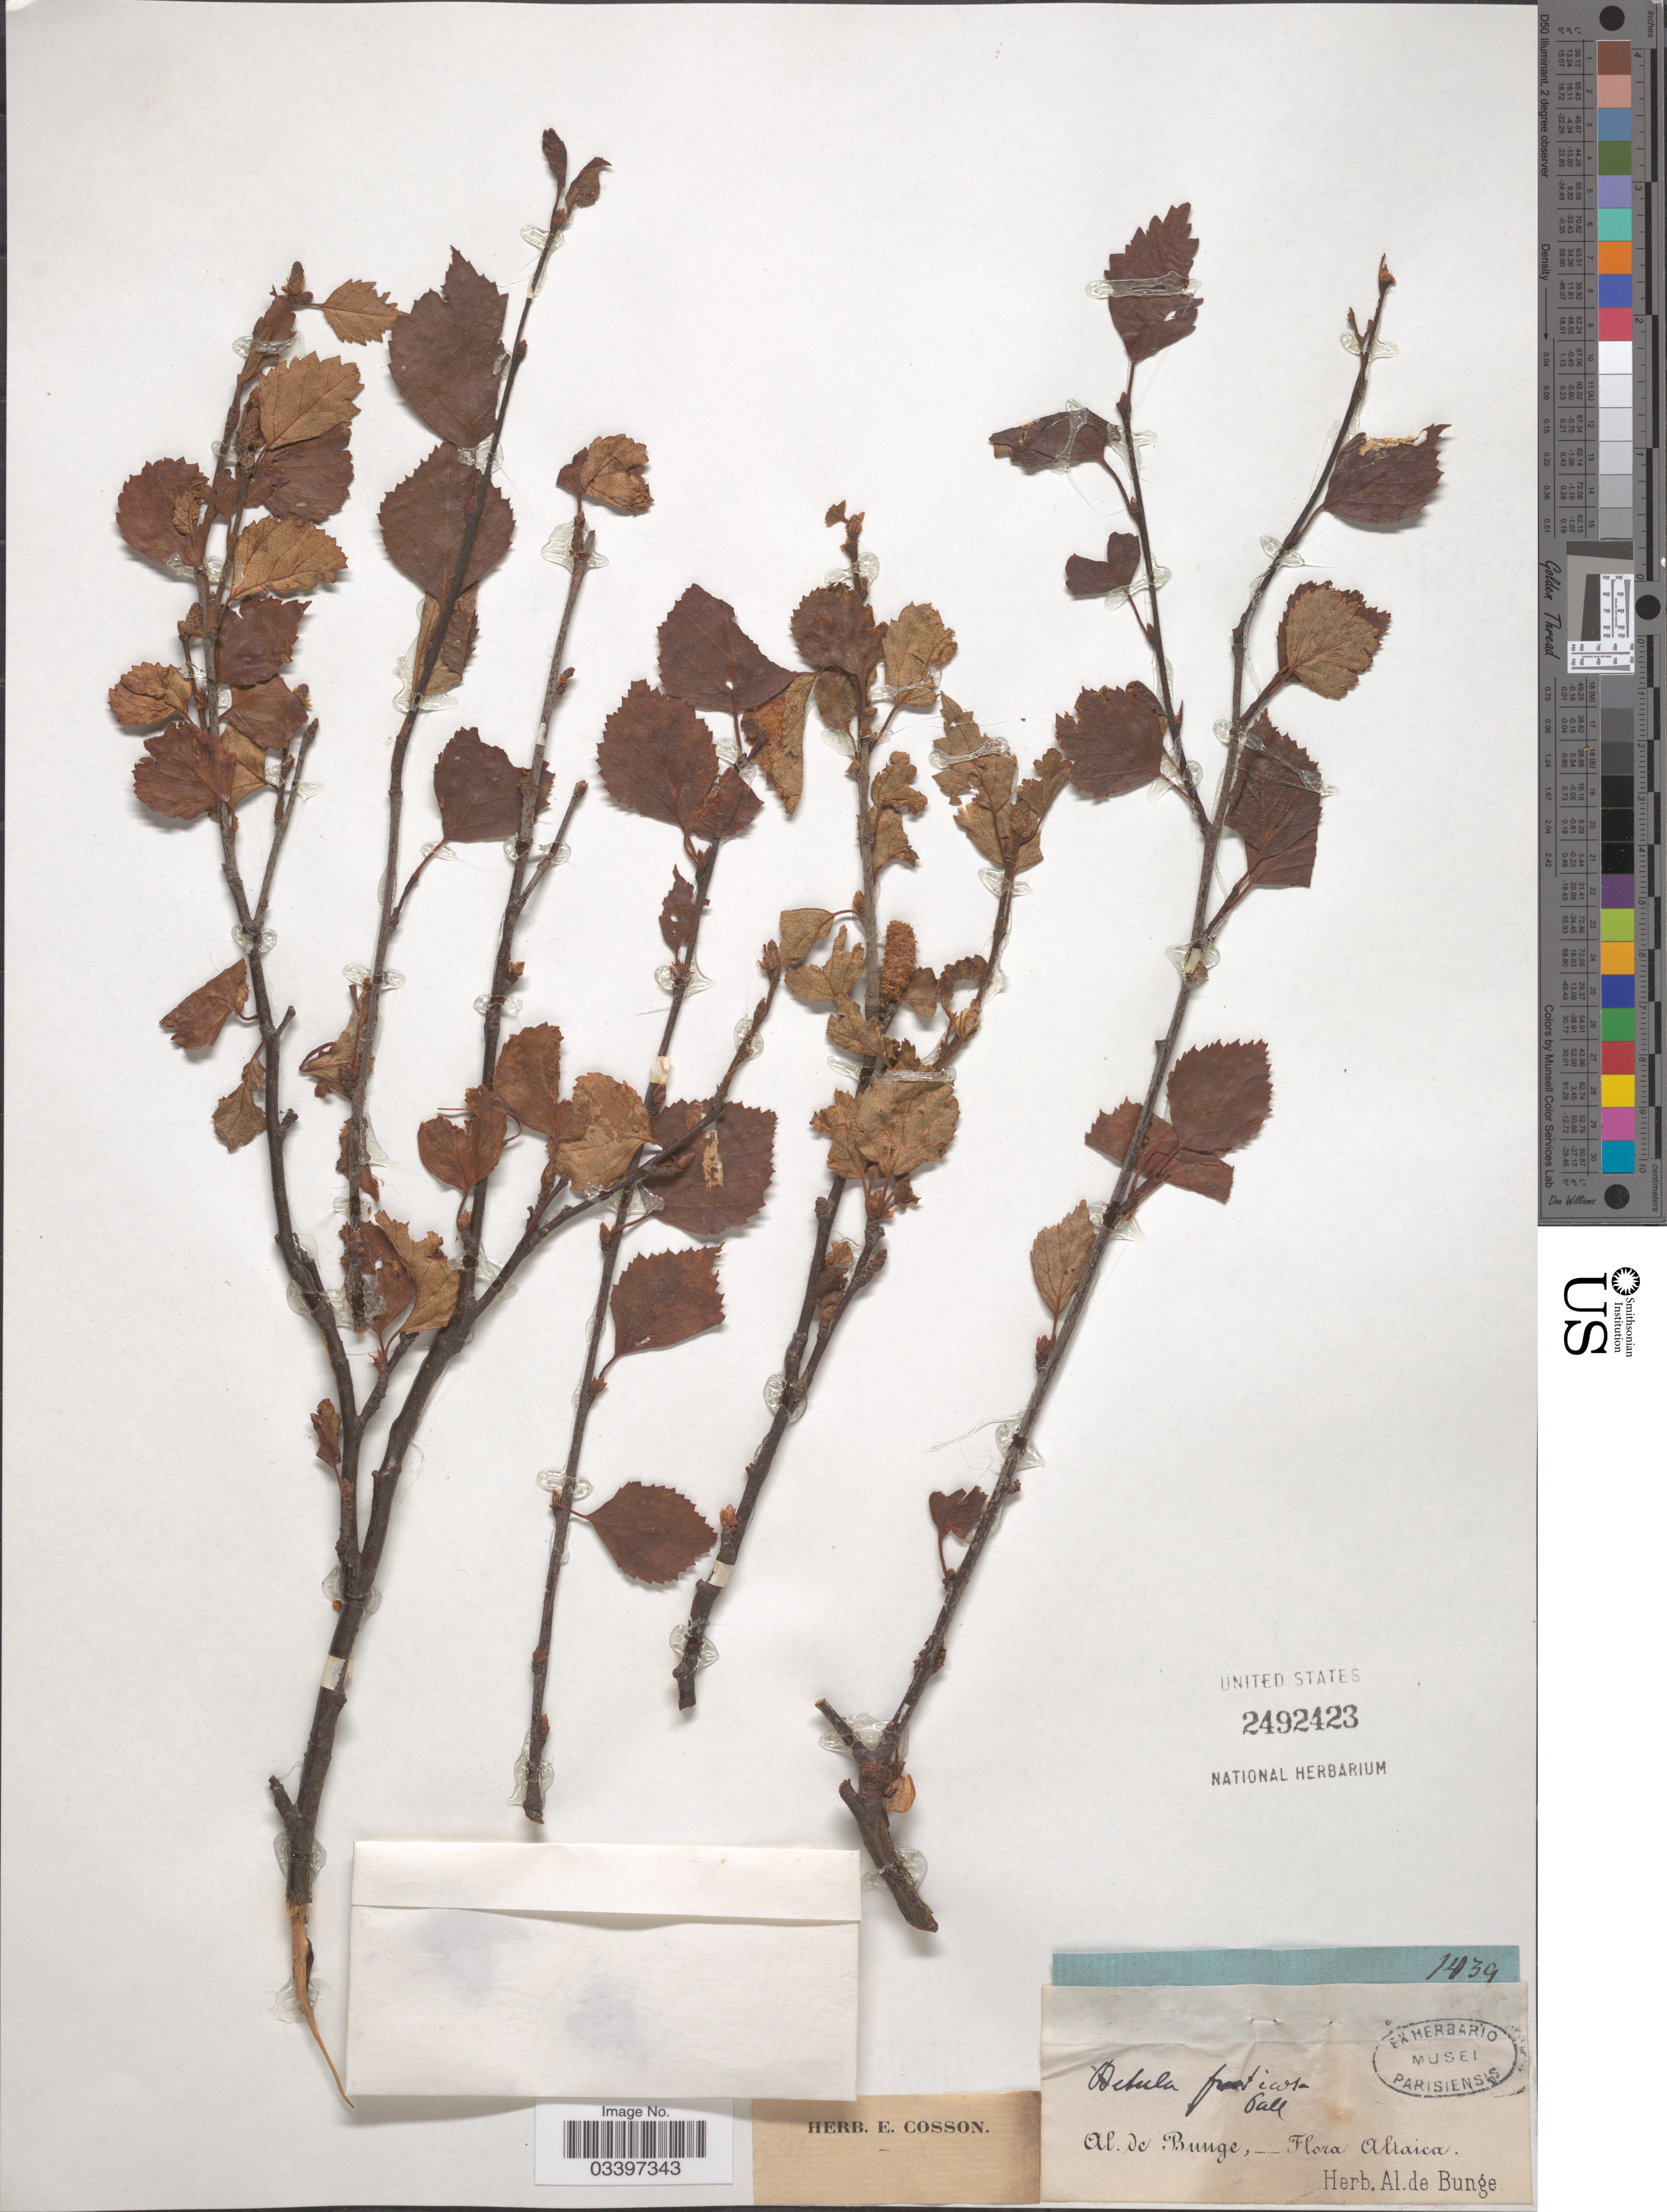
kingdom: Plantae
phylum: Tracheophyta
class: Magnoliopsida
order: Fagales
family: Betulaceae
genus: Betula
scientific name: Betula fruticosa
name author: Pall.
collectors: A. de Bunge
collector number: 1439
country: Russian Federation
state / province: Altai Republic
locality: Altaica.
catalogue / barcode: US 2492423